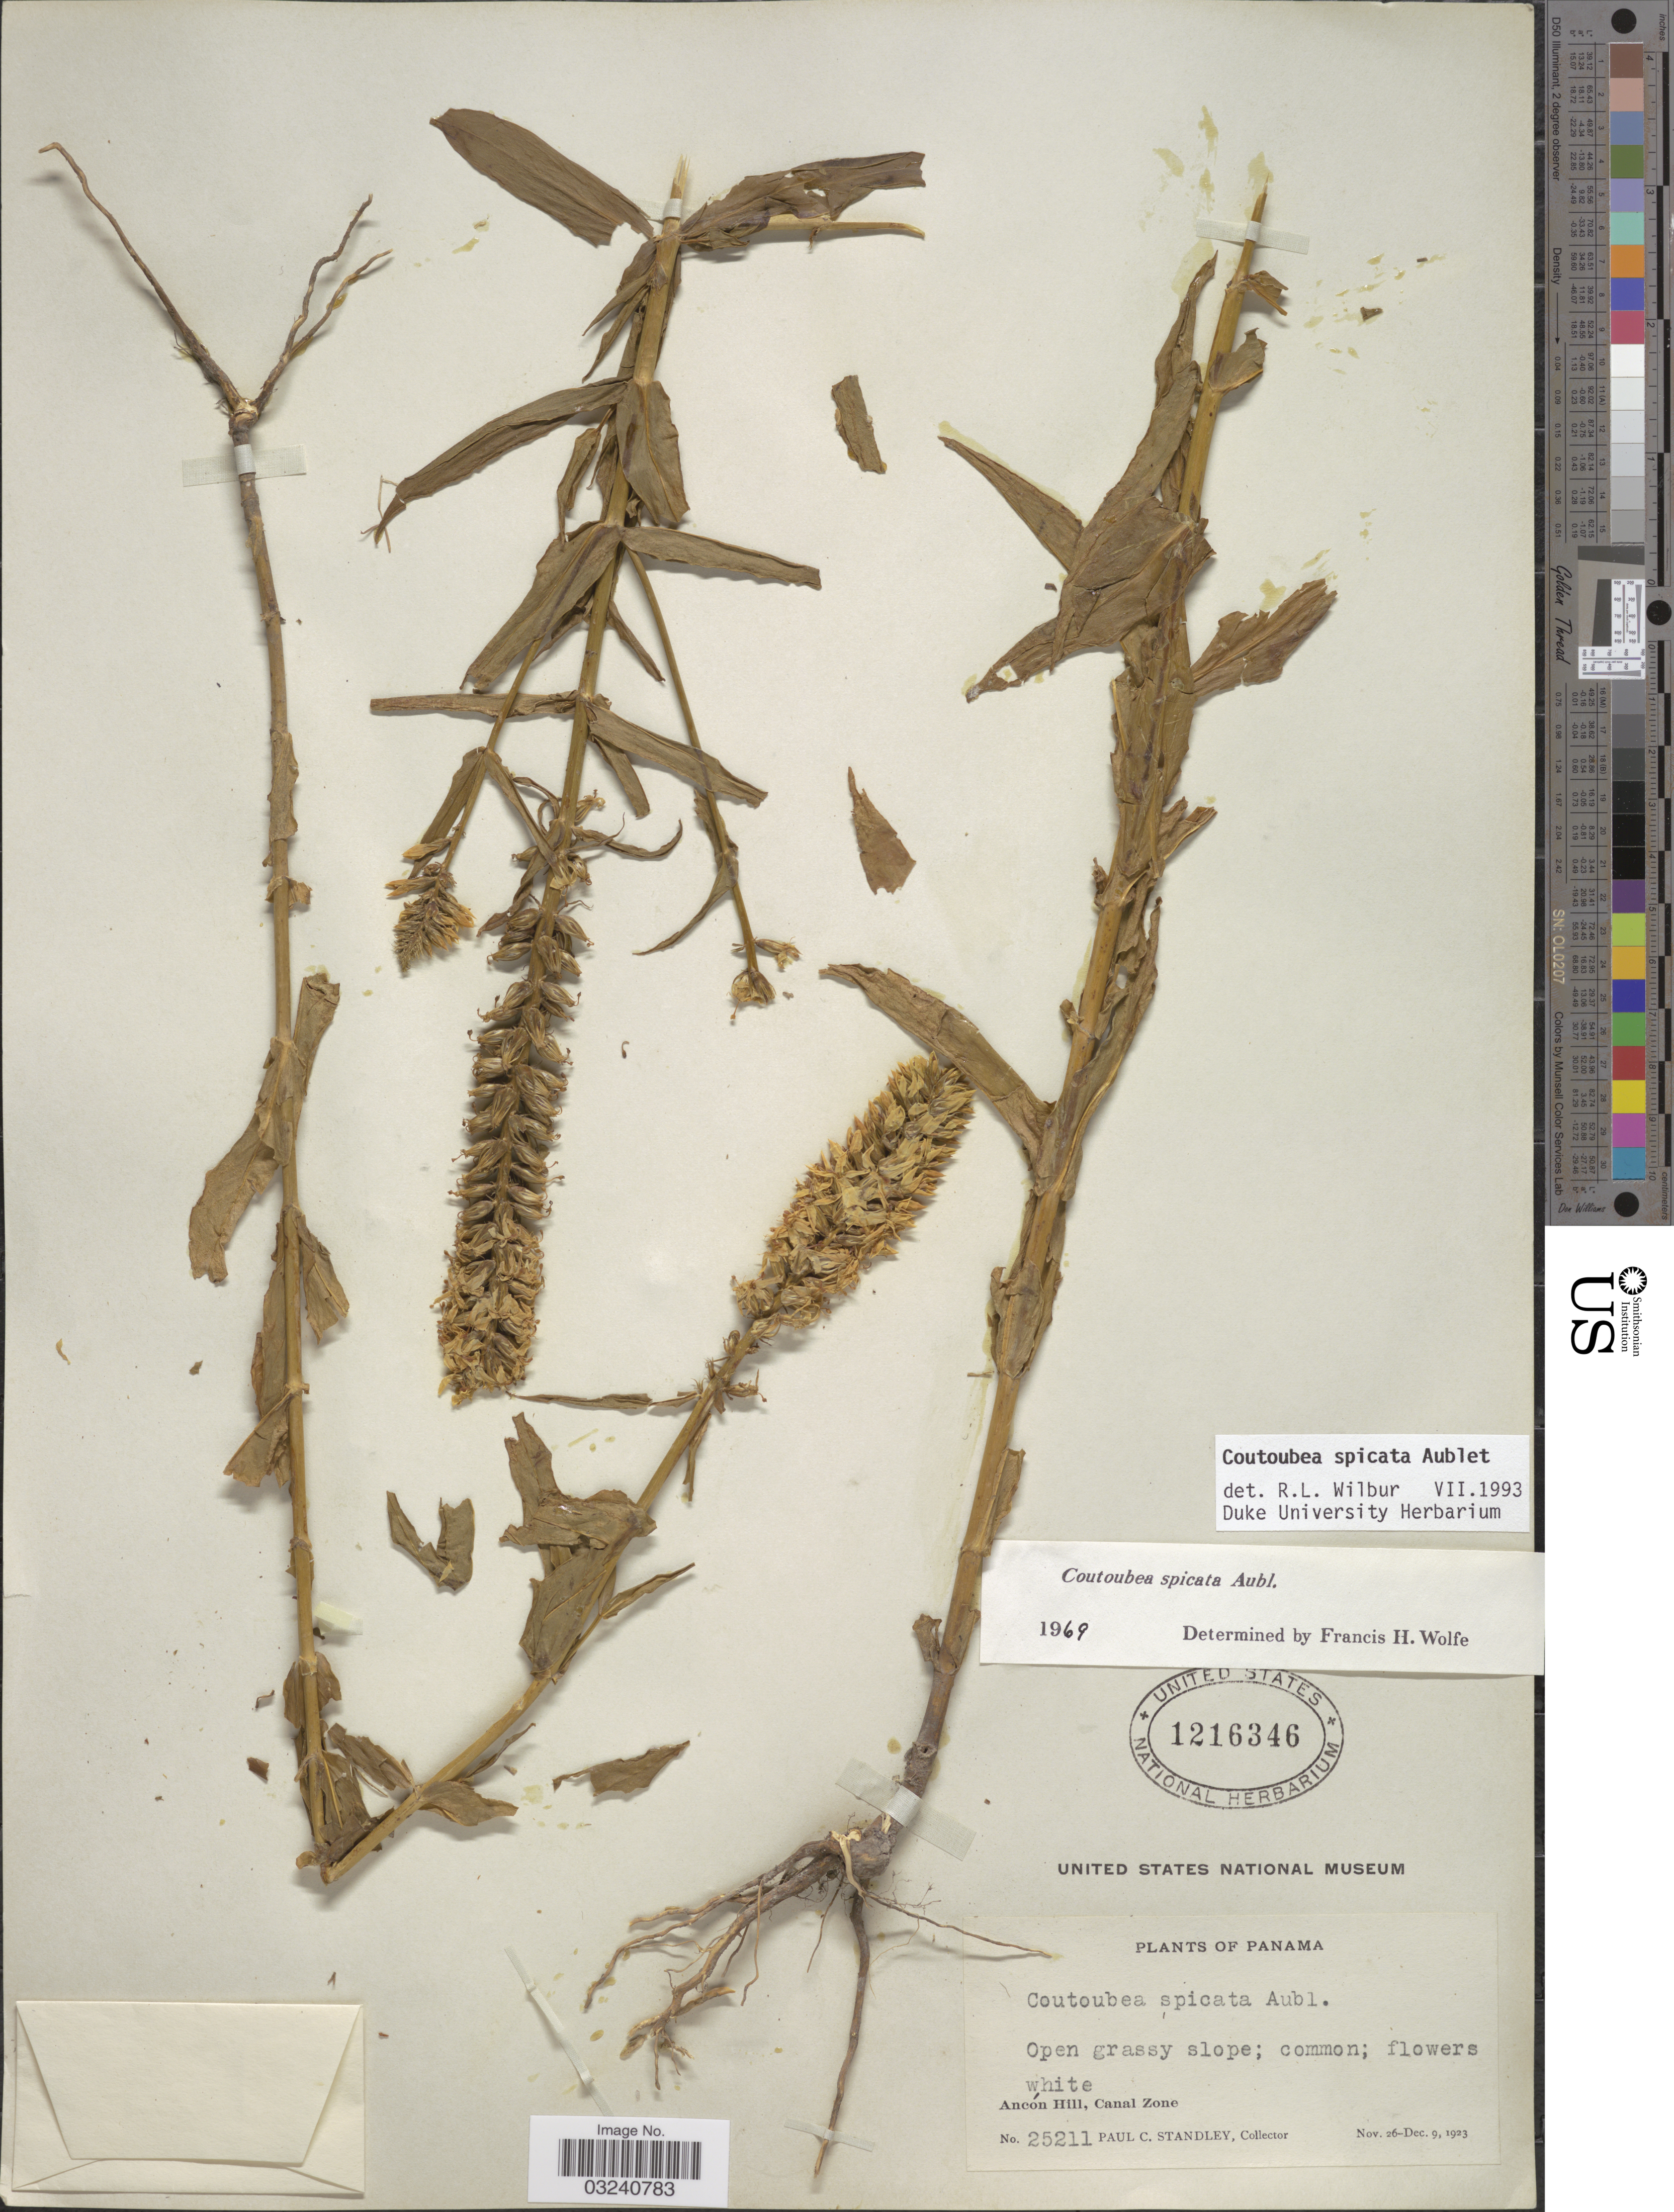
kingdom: Plantae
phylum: Tracheophyta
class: Magnoliopsida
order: Gentianales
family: Gentianaceae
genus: Coutoubea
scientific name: Coutoubea spicata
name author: Aubl.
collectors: P. C. Standley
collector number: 25211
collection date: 1923-11-26/1923-12-09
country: Panama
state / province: Colón / Panamá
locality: Ancón Hill, Canal Zone.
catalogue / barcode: US 1216346